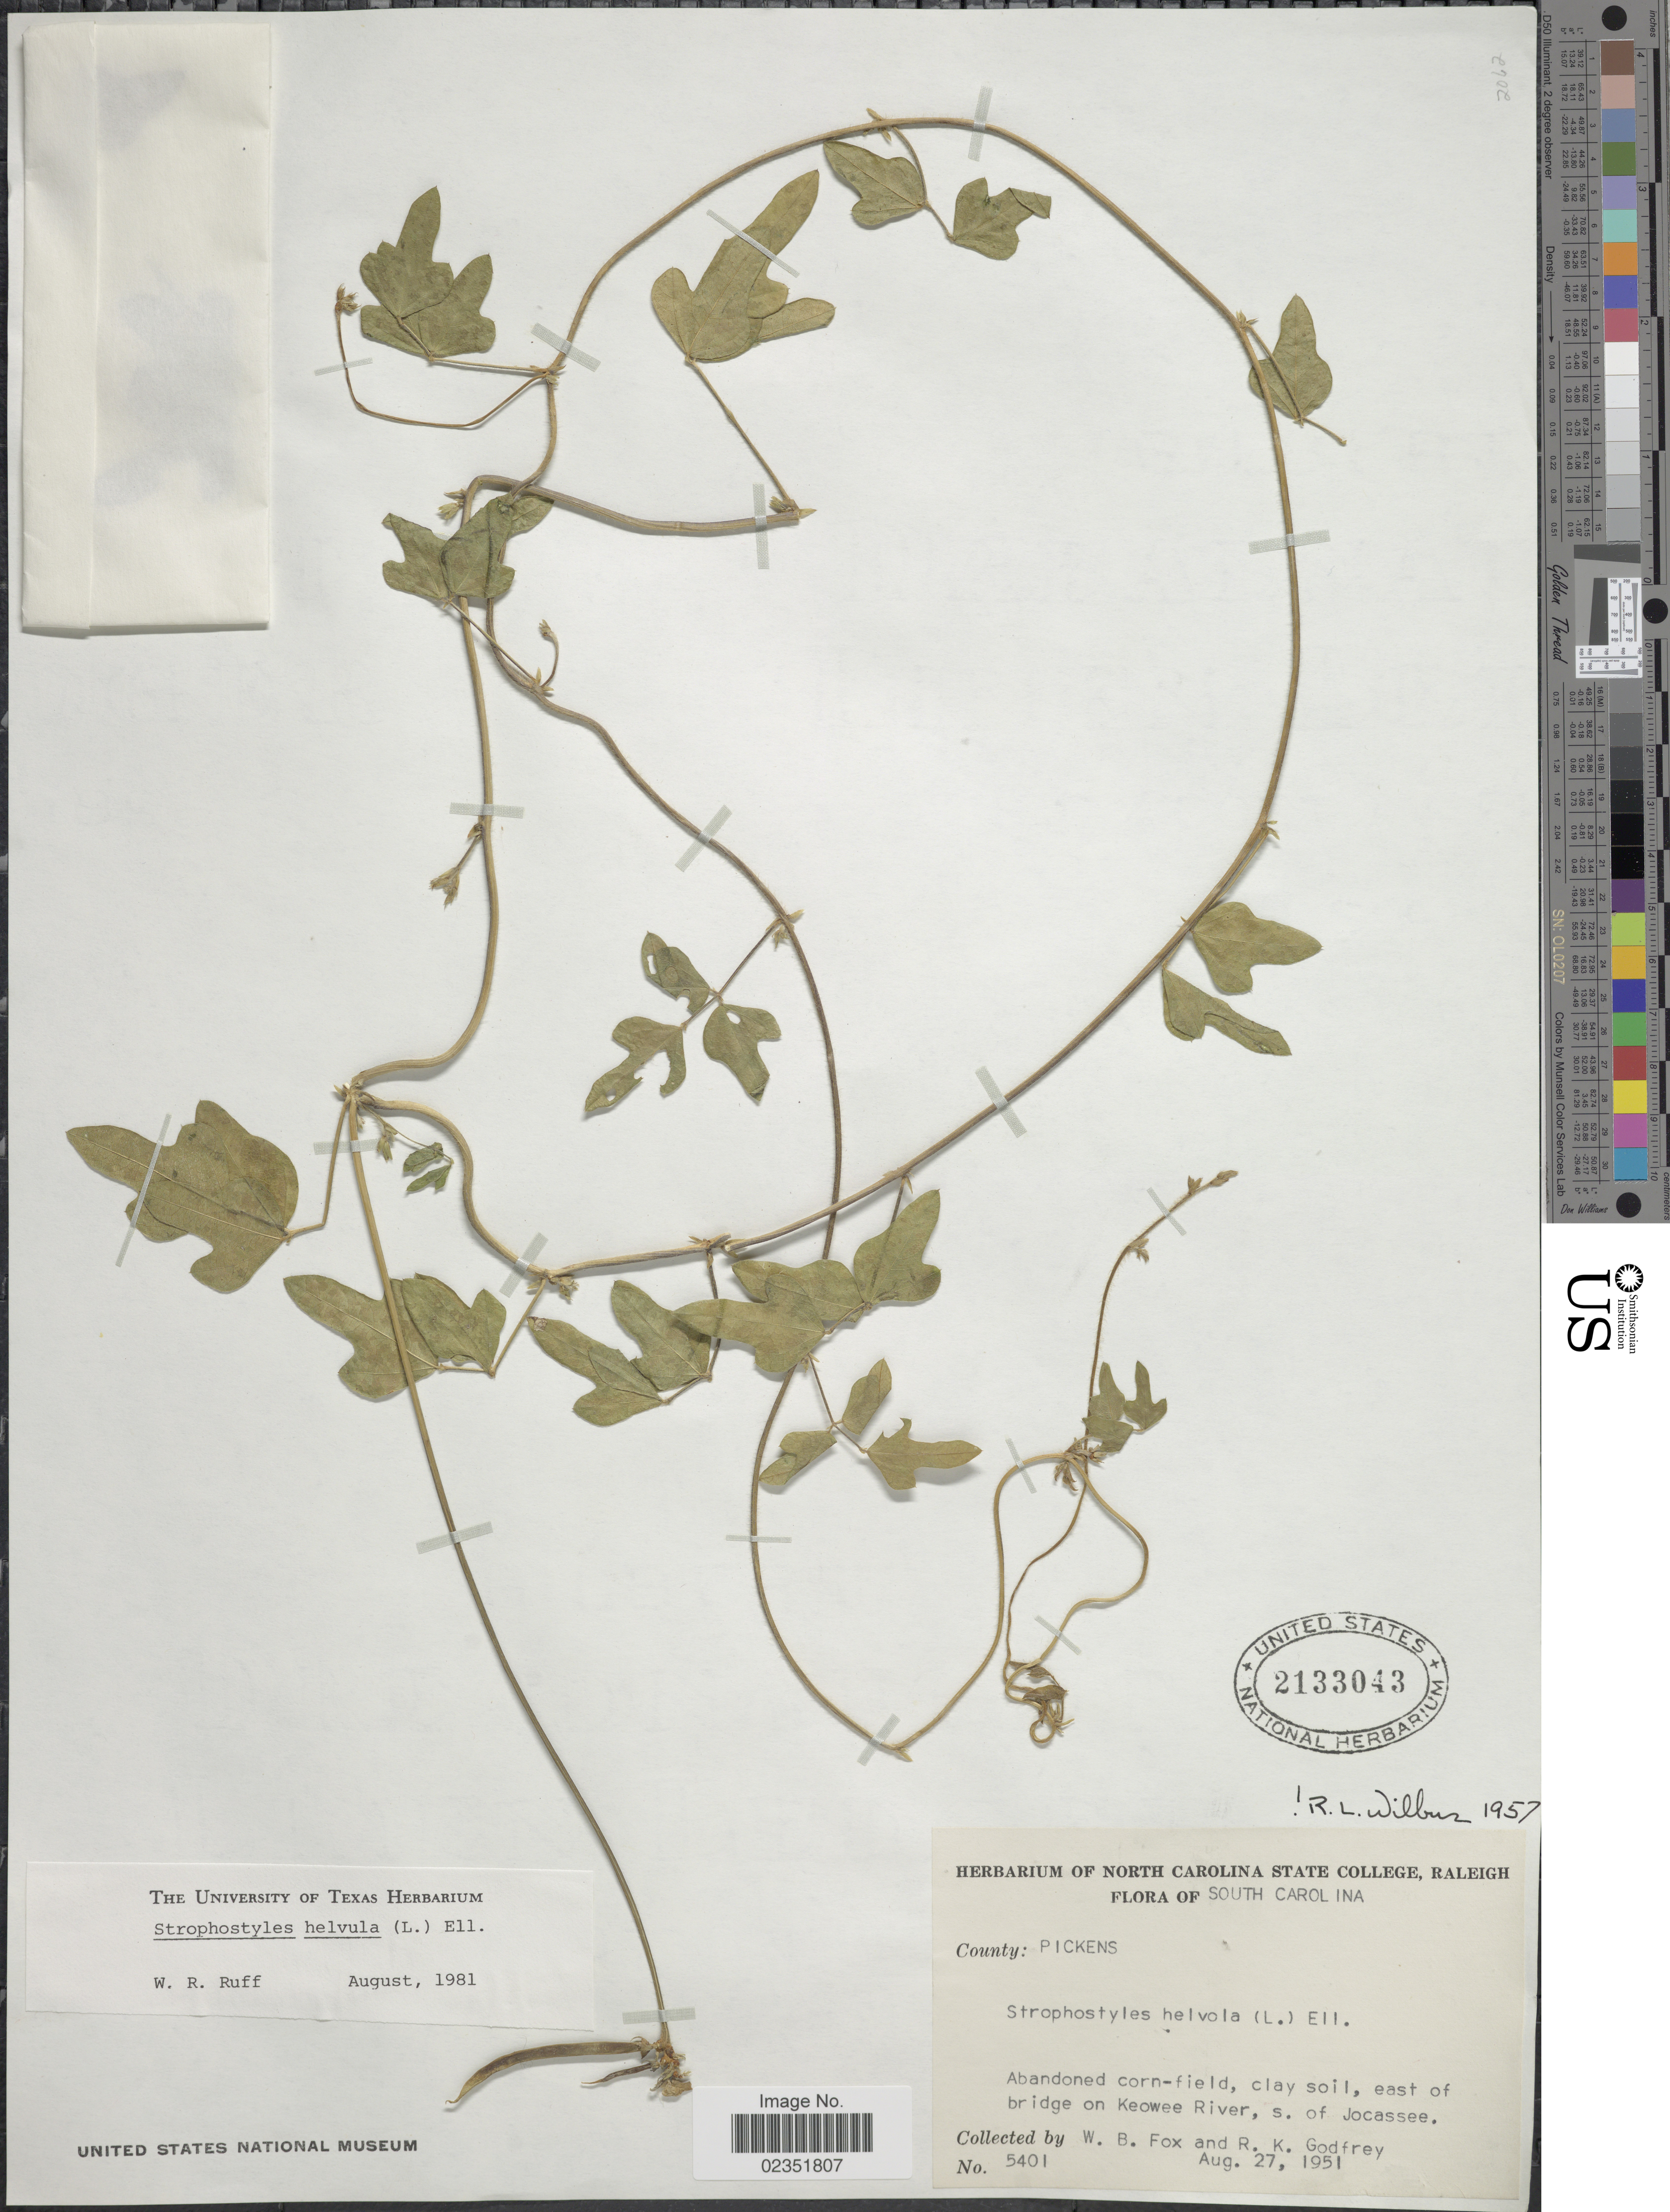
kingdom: Plantae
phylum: Tracheophyta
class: Magnoliopsida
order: Fabales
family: Fabaceae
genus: Strophostyles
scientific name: Strophostyles helvola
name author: (L.) Elliott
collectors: W. B. Fox & R. K. Godfrey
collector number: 5401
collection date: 1951-08-27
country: United States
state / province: South Carolina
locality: County: Pickens, Abandoned corn-field, clay soil, east of bridge on Keowee River, s. of Jocassee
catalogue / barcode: US 2133043